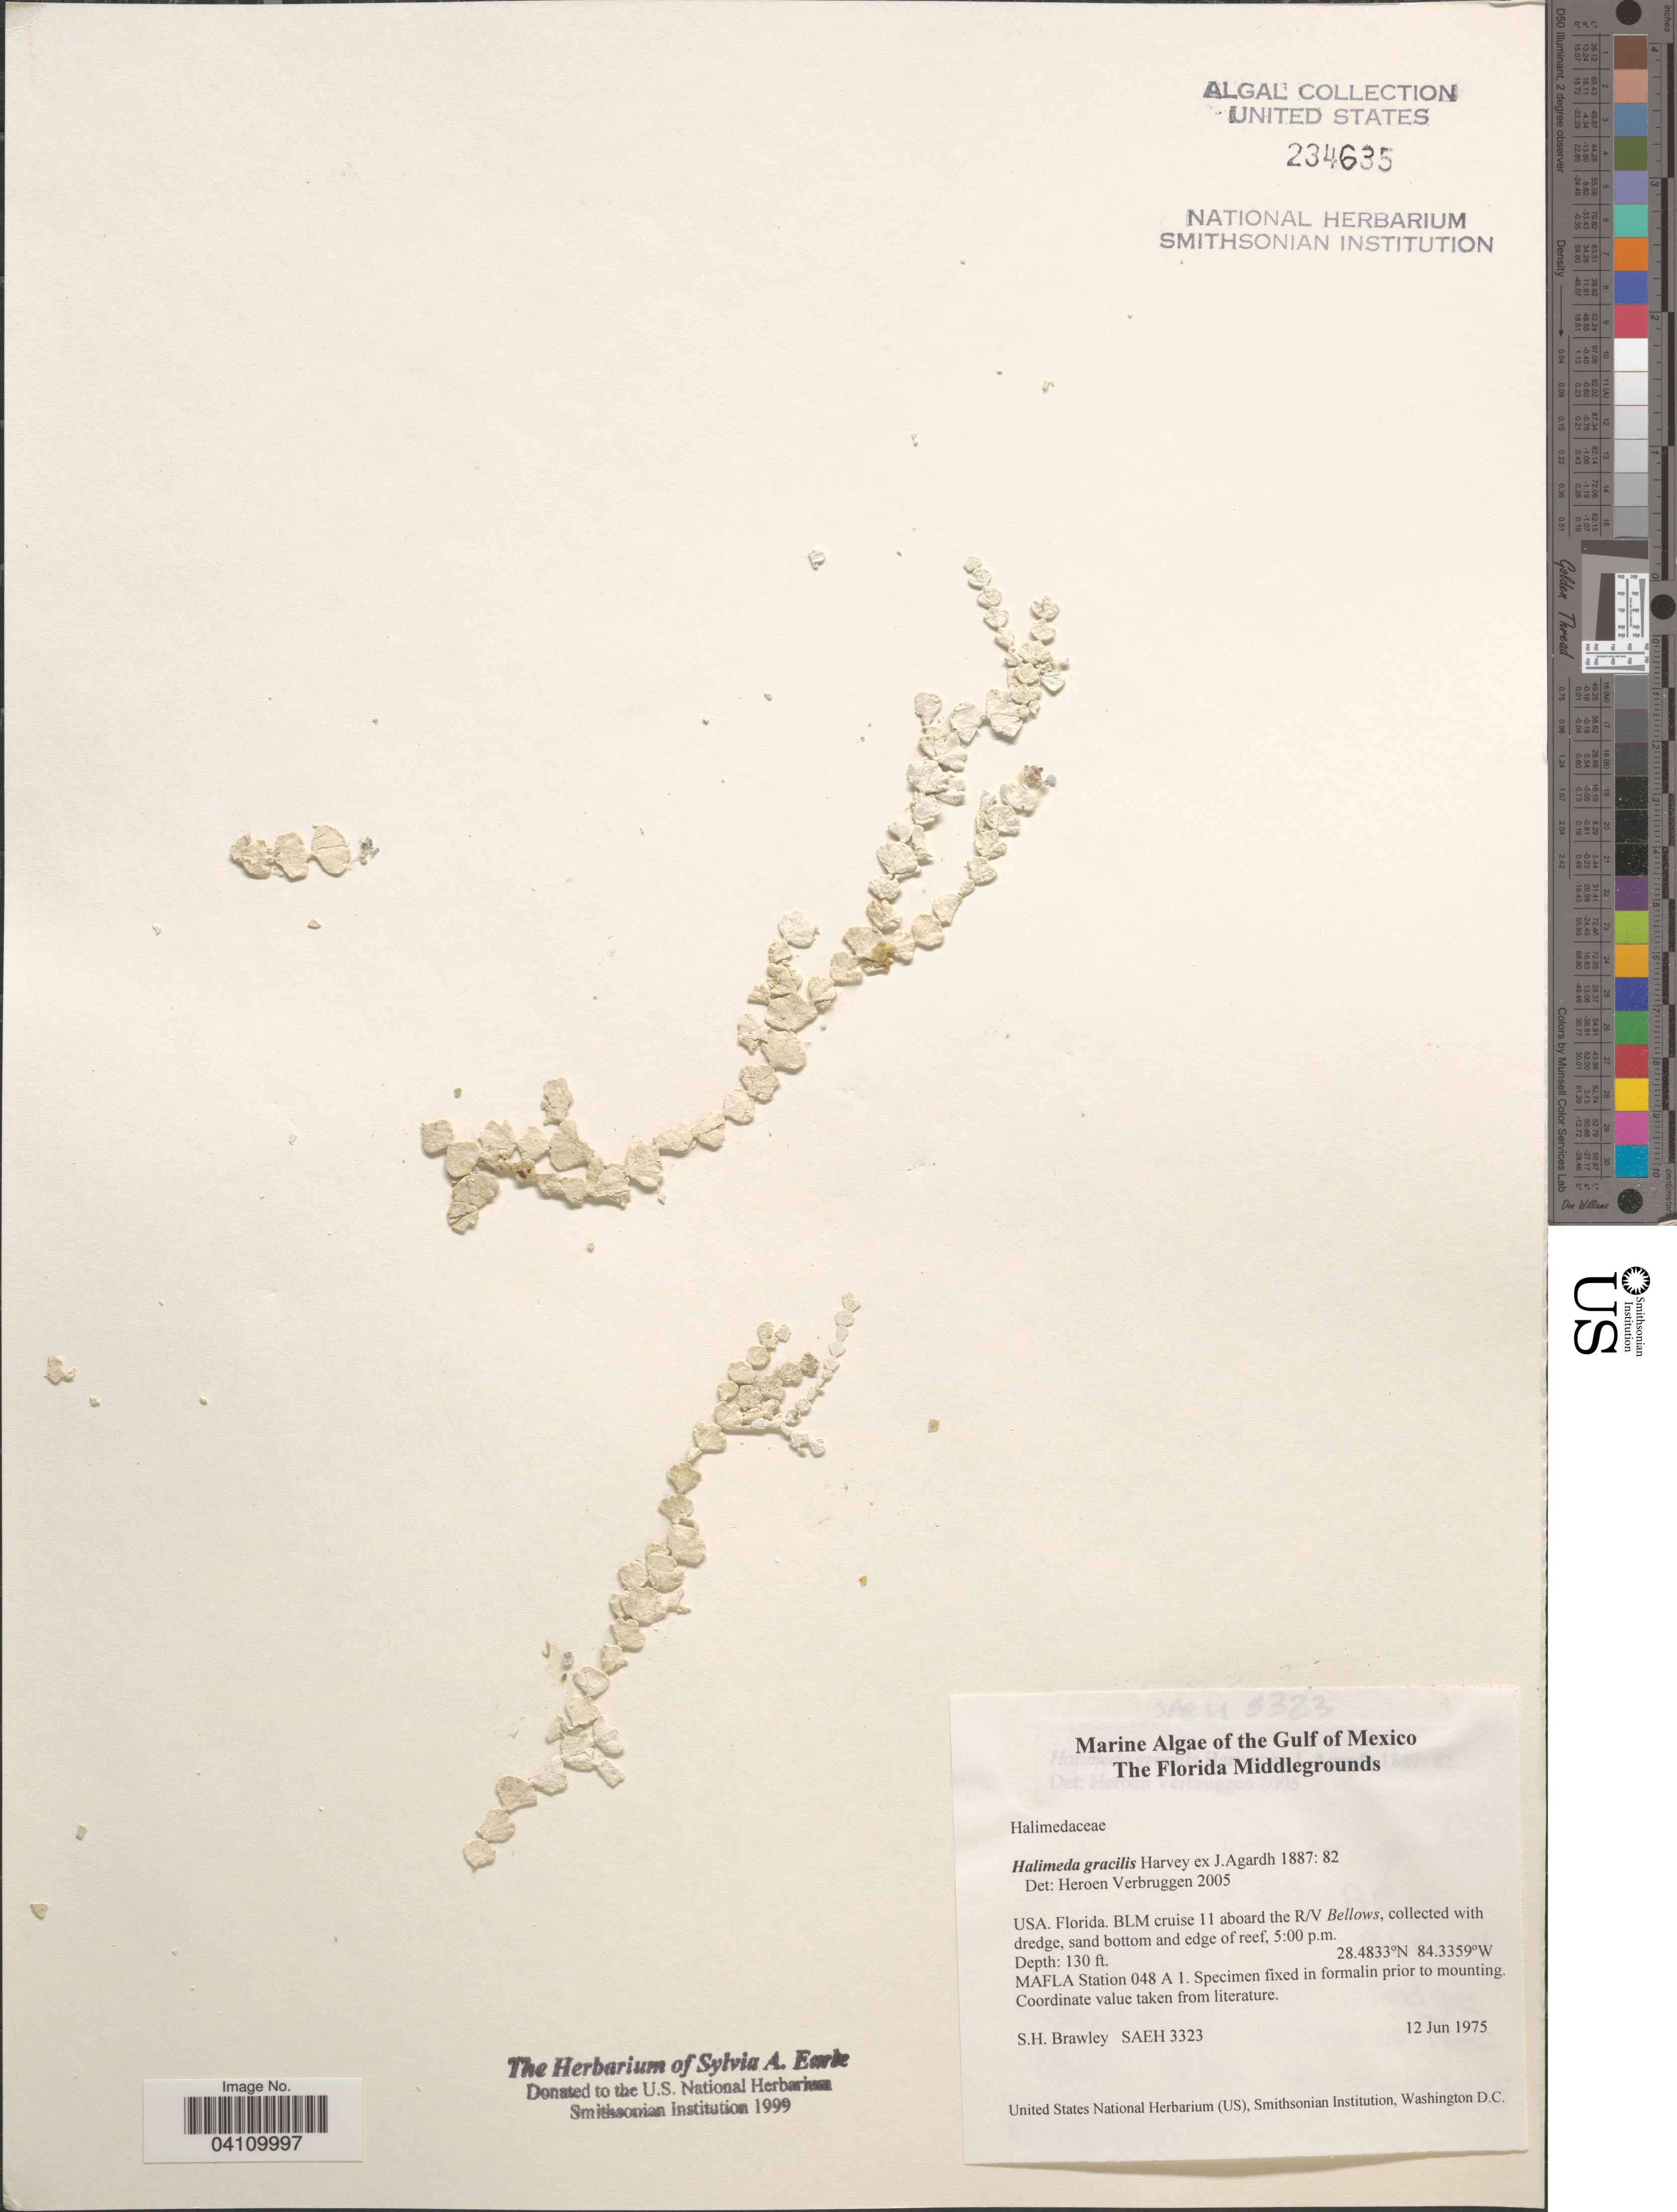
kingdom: Plantae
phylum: Chlorophyta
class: Ulvophyceae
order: Bryopsidales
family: Halimedaceae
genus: Halimeda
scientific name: Halimeda gracilis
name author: Harv. ex J. Agardh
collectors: S. Brawley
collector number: SAEH 3323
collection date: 1975-06-12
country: United States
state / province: Florida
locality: The Gulf of Mexico. The Florida Middlegrounds. BLM cruise 11 aboard the R/V Bellows. MAFLA Station 048 A 1.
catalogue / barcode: US 234635